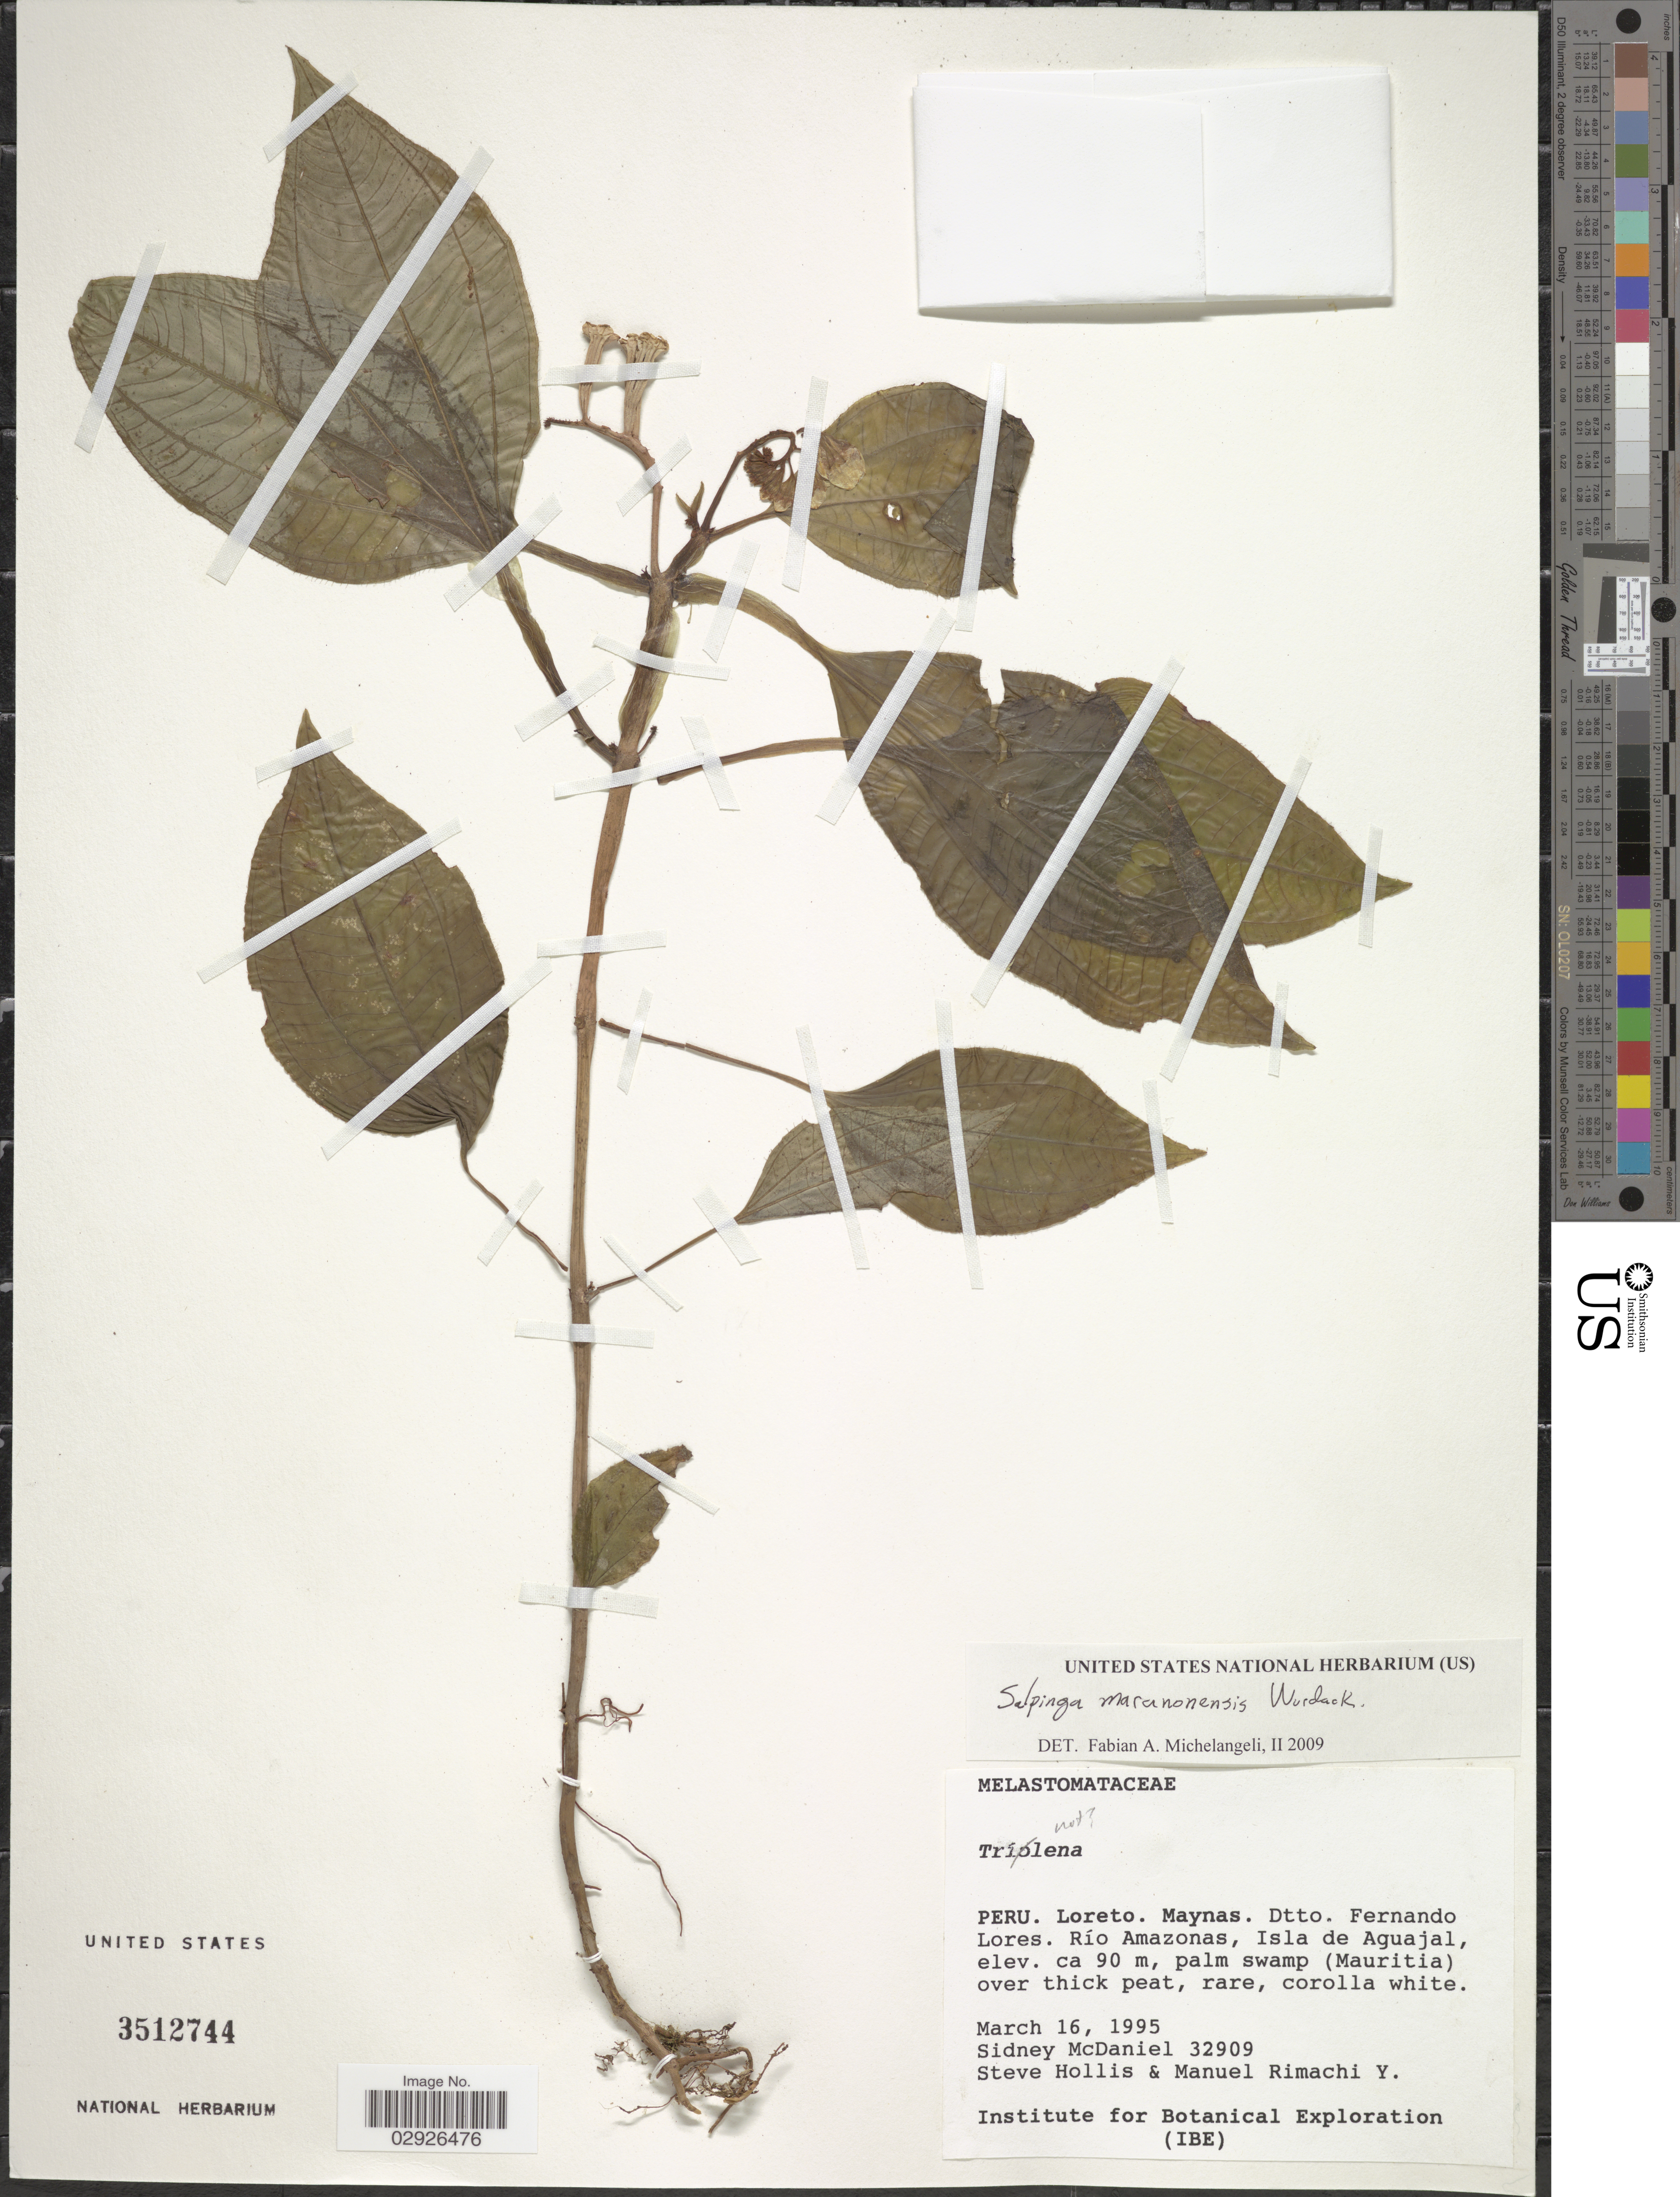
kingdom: Plantae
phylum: Tracheophyta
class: Magnoliopsida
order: Myrtales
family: Melastomataceae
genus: Salpinga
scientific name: Salpinga maranonensis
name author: Wurdack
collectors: S. McDaniel, S. Hollis & M. Rimachi Y.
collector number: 32909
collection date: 1995-03-16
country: Peru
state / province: Loreto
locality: Dtto. Fernando Lores. Río Amazonas, Isla de Aguajal.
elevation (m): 90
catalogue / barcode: US 3512744